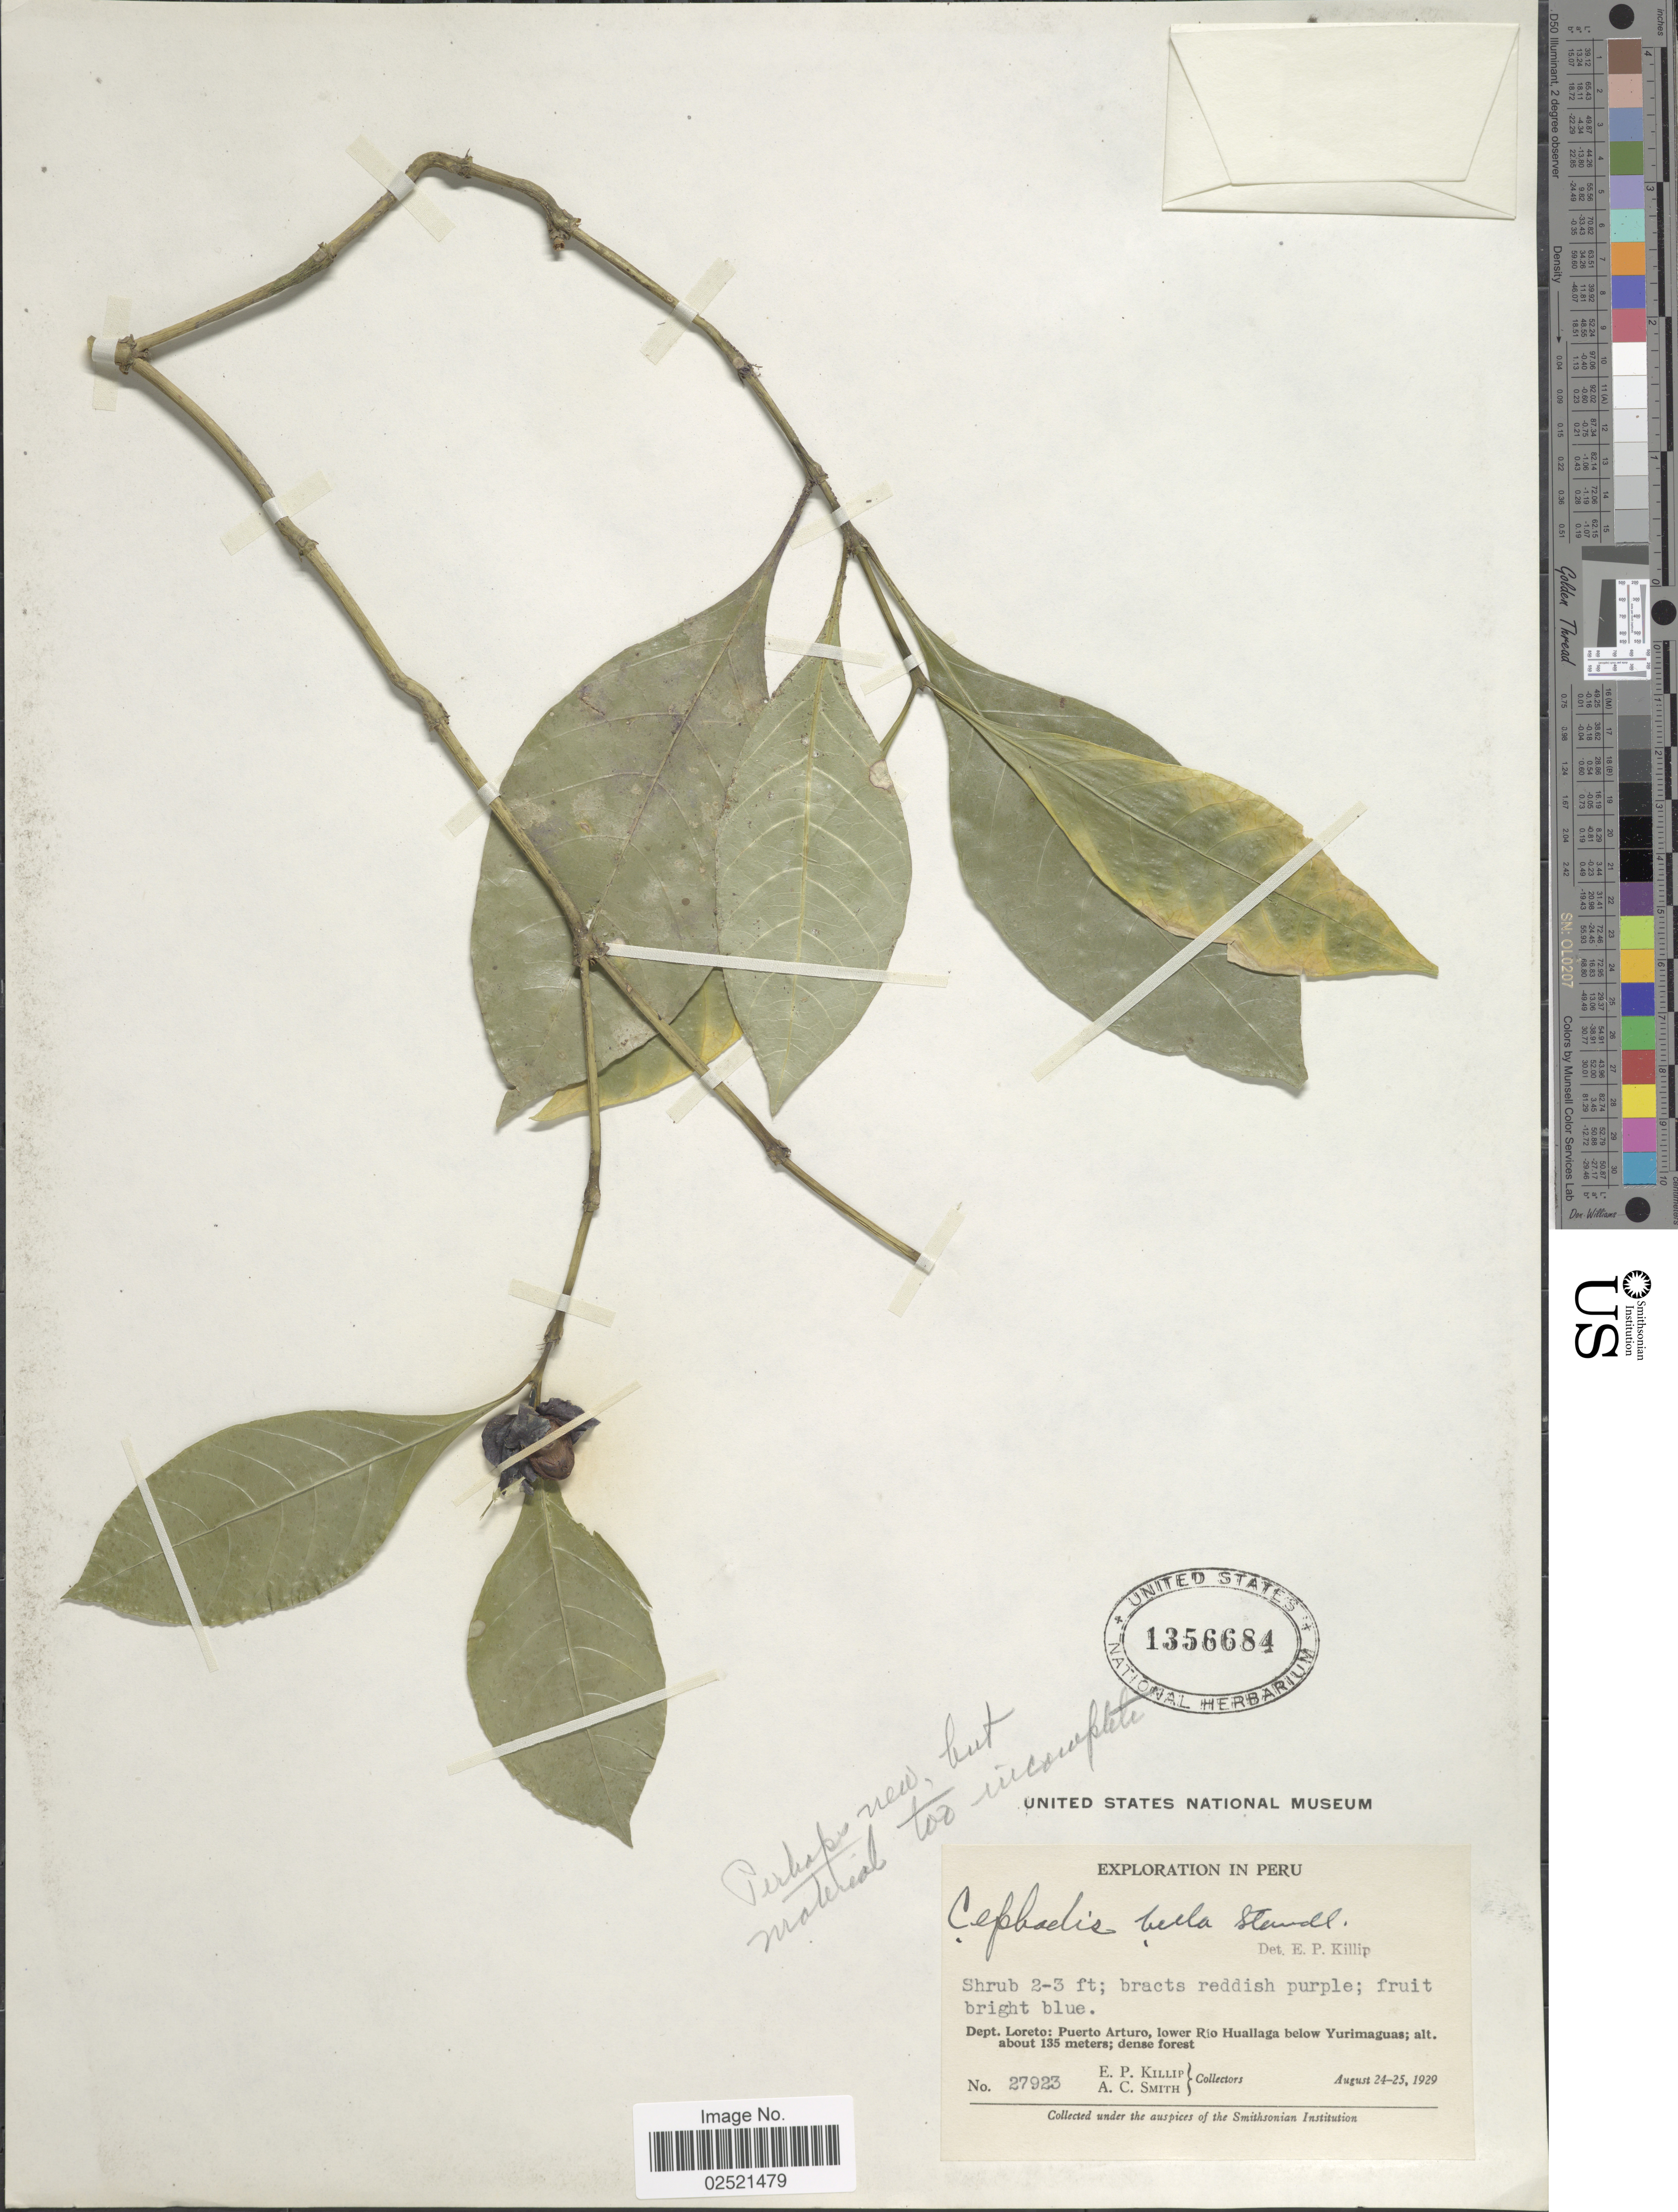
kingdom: Plantae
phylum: Tracheophyta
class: Magnoliopsida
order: Gentianales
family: Rubiaceae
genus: Psychotria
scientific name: Psychotria ostreophora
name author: (Wernham) C.M. Taylor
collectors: E. P. Killip & A. C. Smith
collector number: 27923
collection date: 1929-08-24/1929-08-25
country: Peru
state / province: Loreto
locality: Puerto Arturo, lower Rio Huallaga below Yurimaguas.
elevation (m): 135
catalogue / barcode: US 1356684